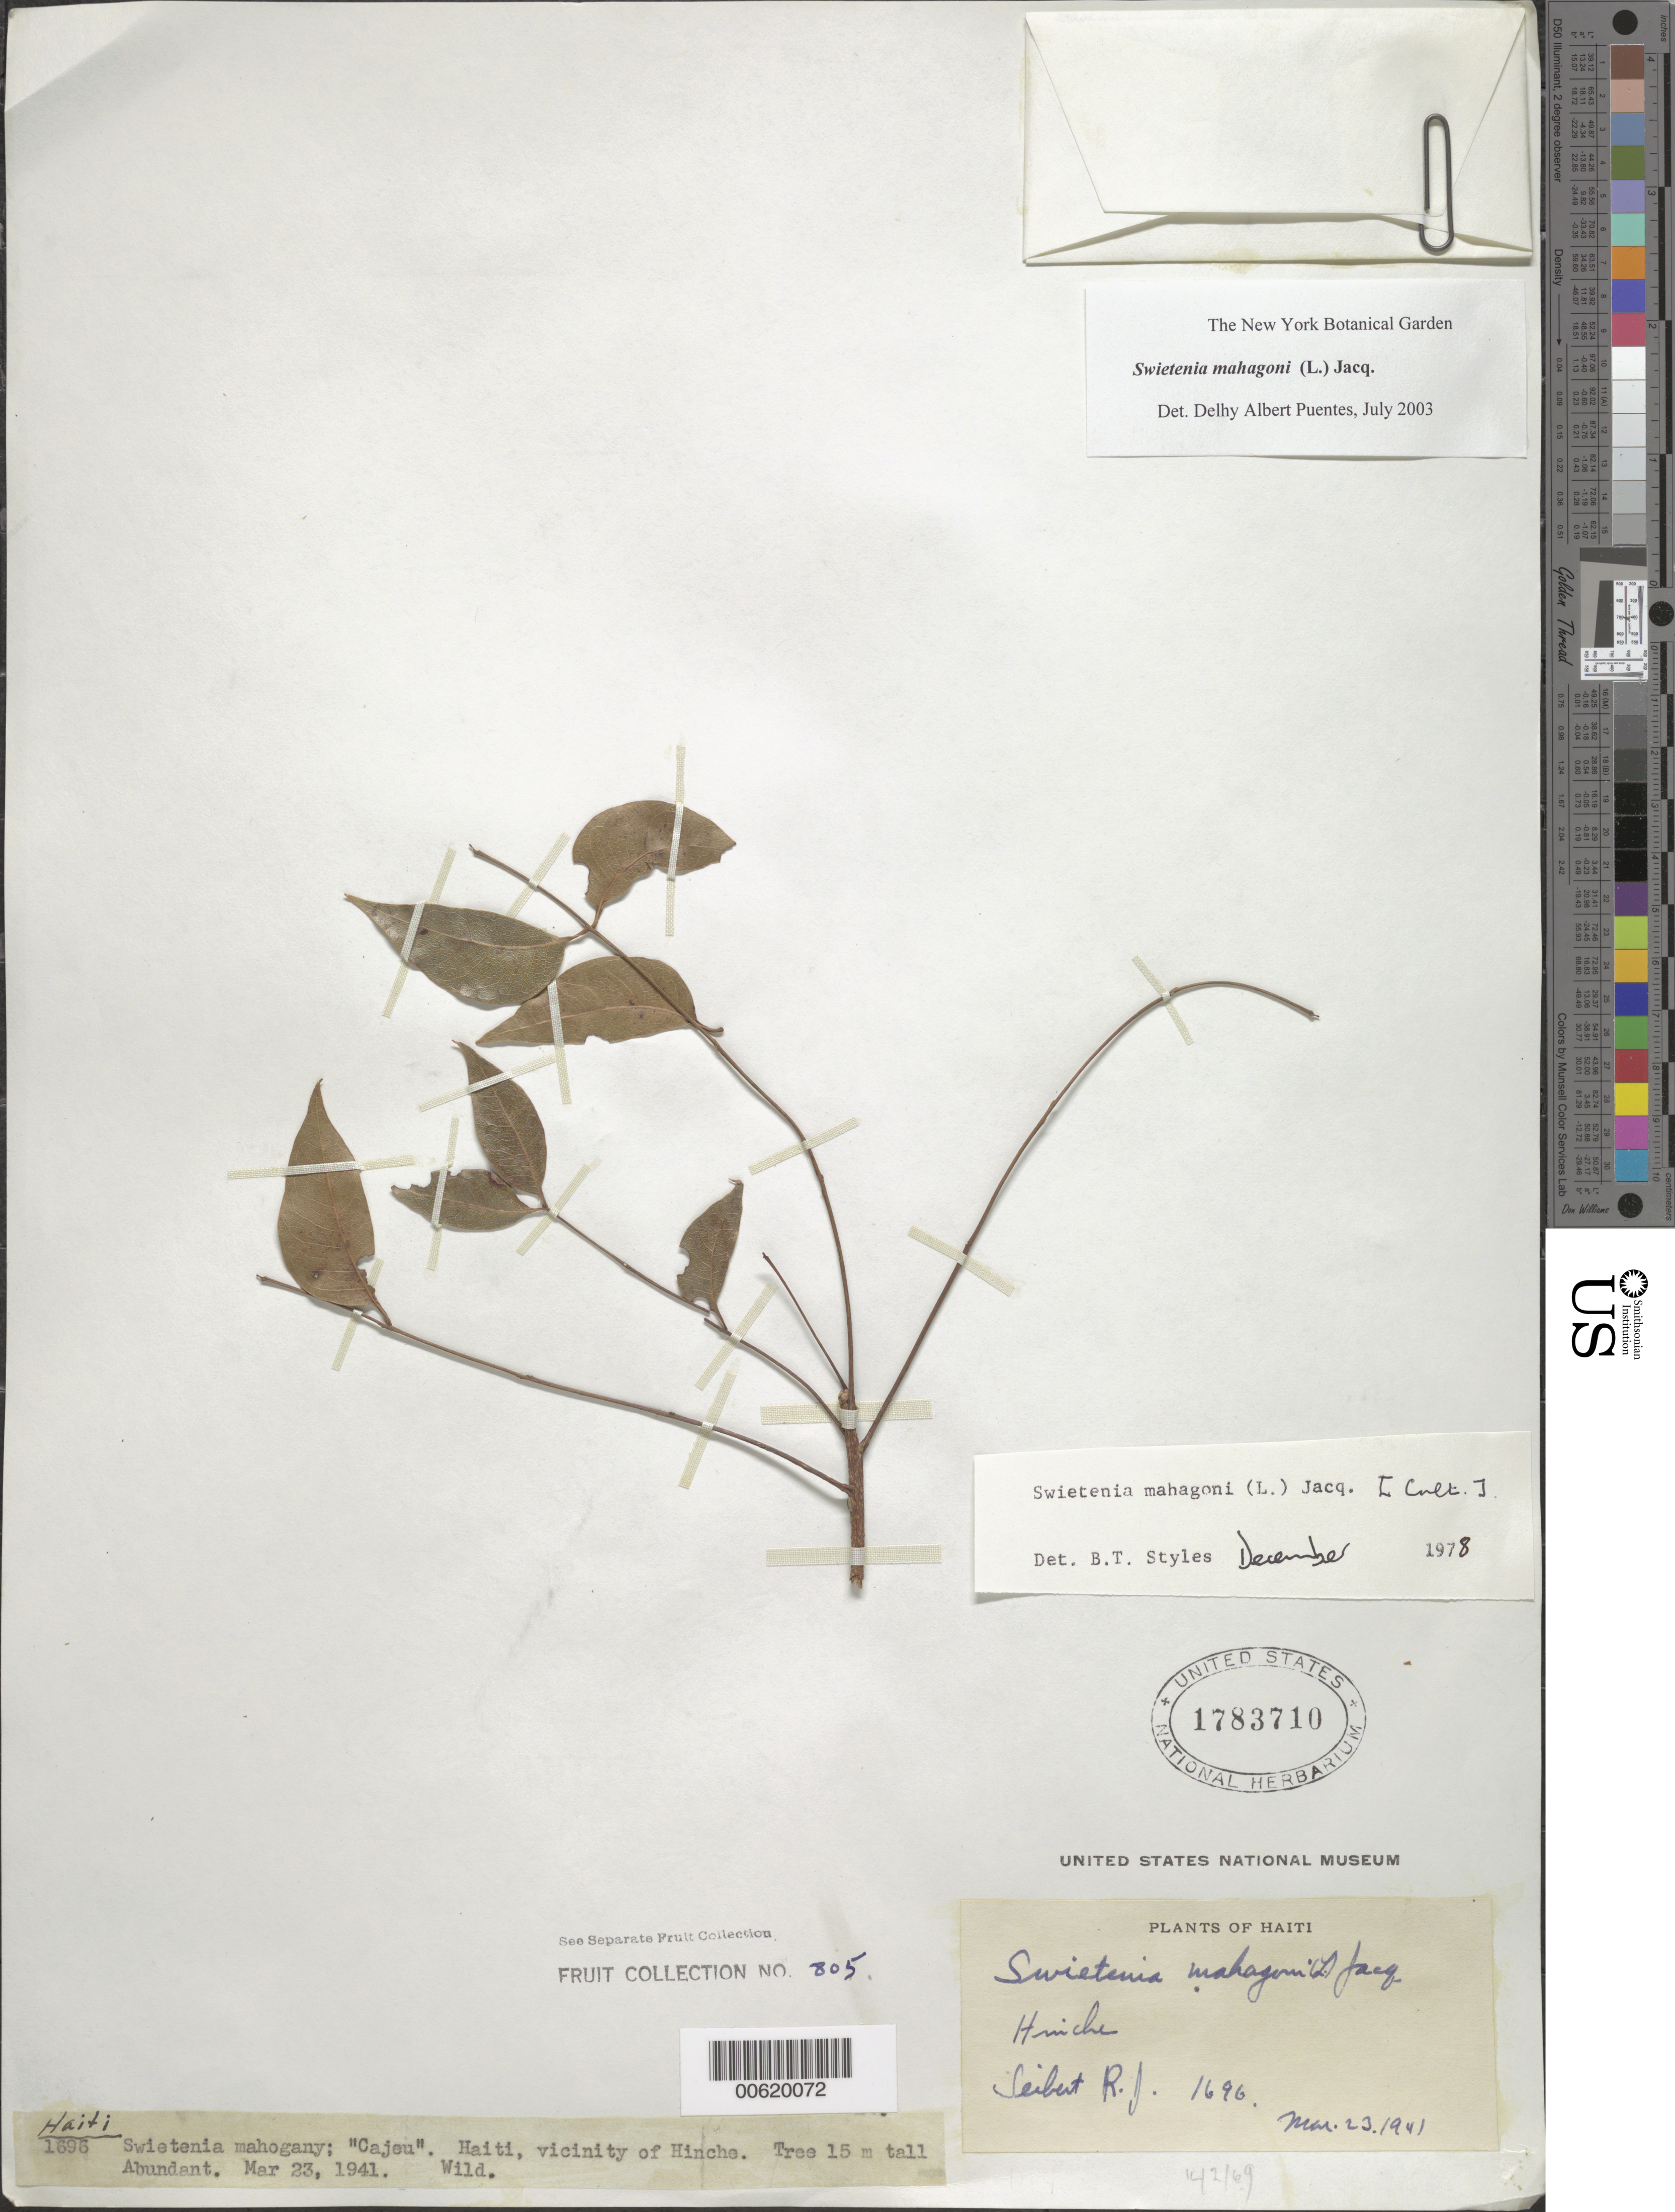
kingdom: Plantae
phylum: Tracheophyta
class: Magnoliopsida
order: Sapindales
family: Meliaceae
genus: Swietenia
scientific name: Swietenia mahagoni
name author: (L.) Jacq.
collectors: R. J. Seibert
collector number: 1696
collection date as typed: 23 Mar 1941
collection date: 1941-03-23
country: Haiti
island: Hispaniola Island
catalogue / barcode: US 1783710